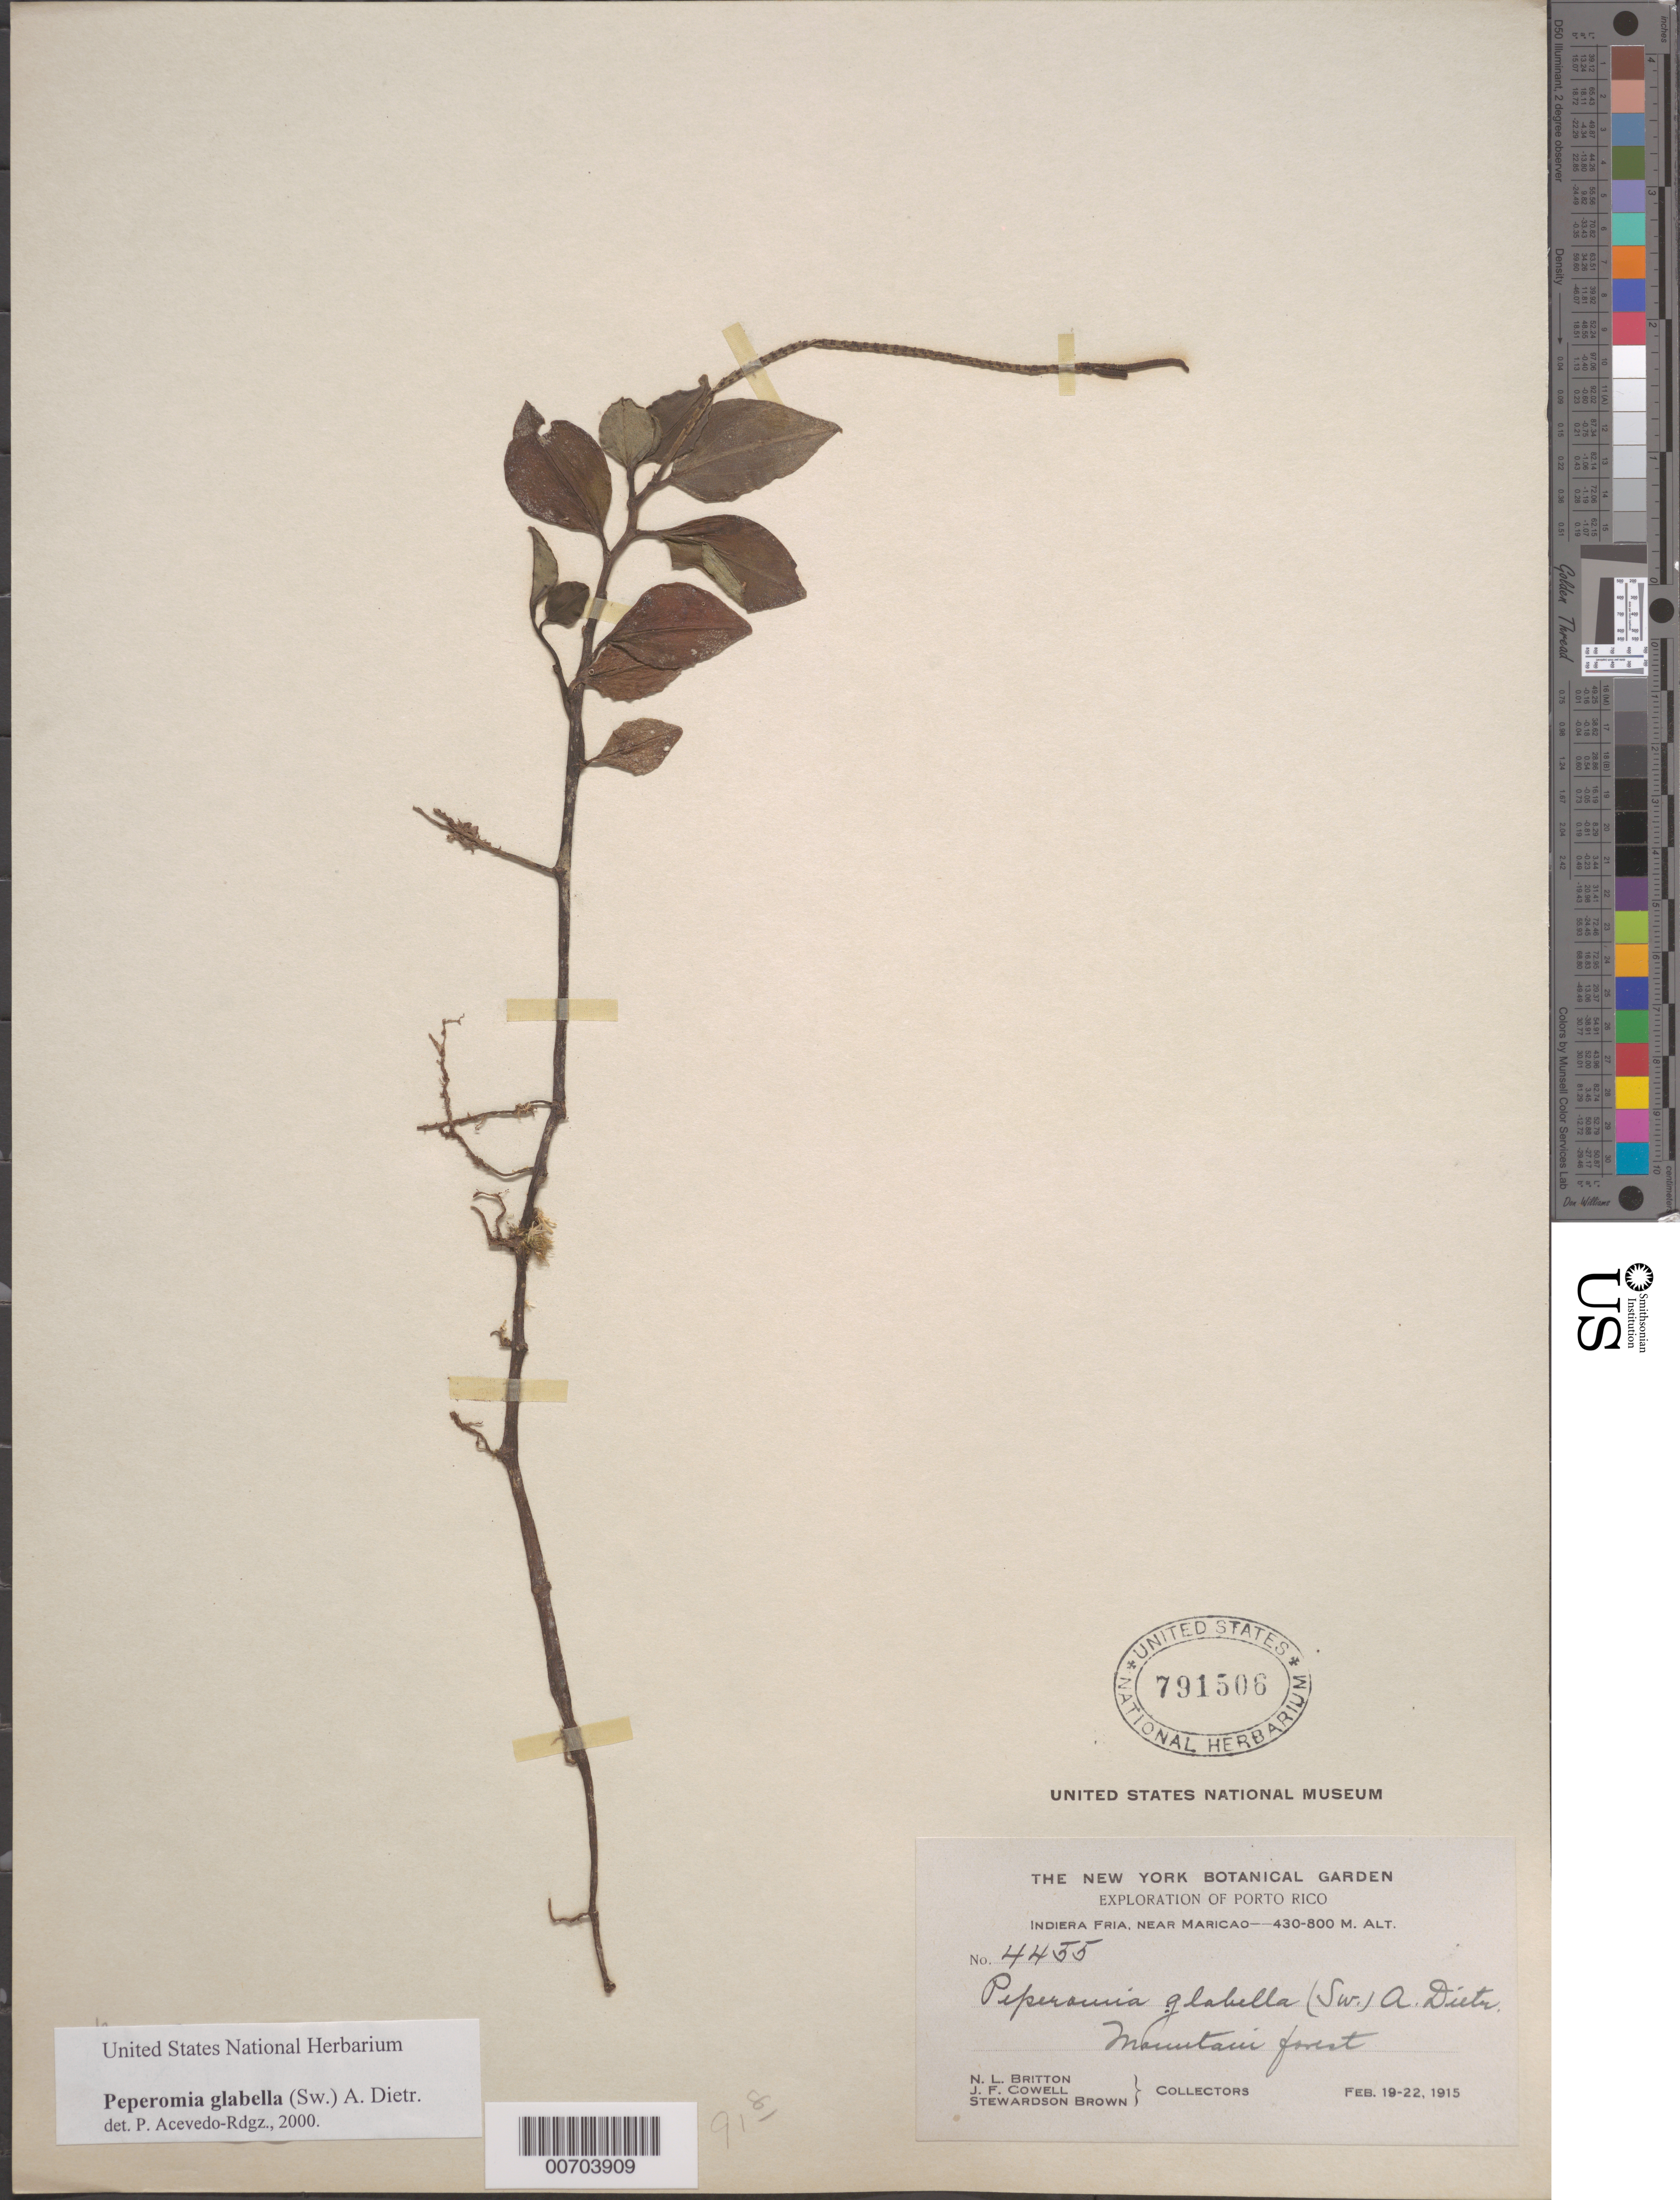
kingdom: Plantae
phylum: Tracheophyta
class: Magnoliopsida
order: Piperales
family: Piperaceae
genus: Peperomia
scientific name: Peperomia glabella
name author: (Sw.) A. Dietr.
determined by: Acevedo-Rodríguez, P., (BOT), Smithsonian Institution - National Museum of Natural History (UNITED STATES)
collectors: N. Britton, J. F. Cowell & S. Brown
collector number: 4455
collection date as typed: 19 Feb 1915 to 22 Feb 1915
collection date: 1915-02-19/1915-02-22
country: Puerto Rico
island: Greater Antilles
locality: Indiera Fria, Maricao, vic of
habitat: mountain forest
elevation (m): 430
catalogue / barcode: US 791506